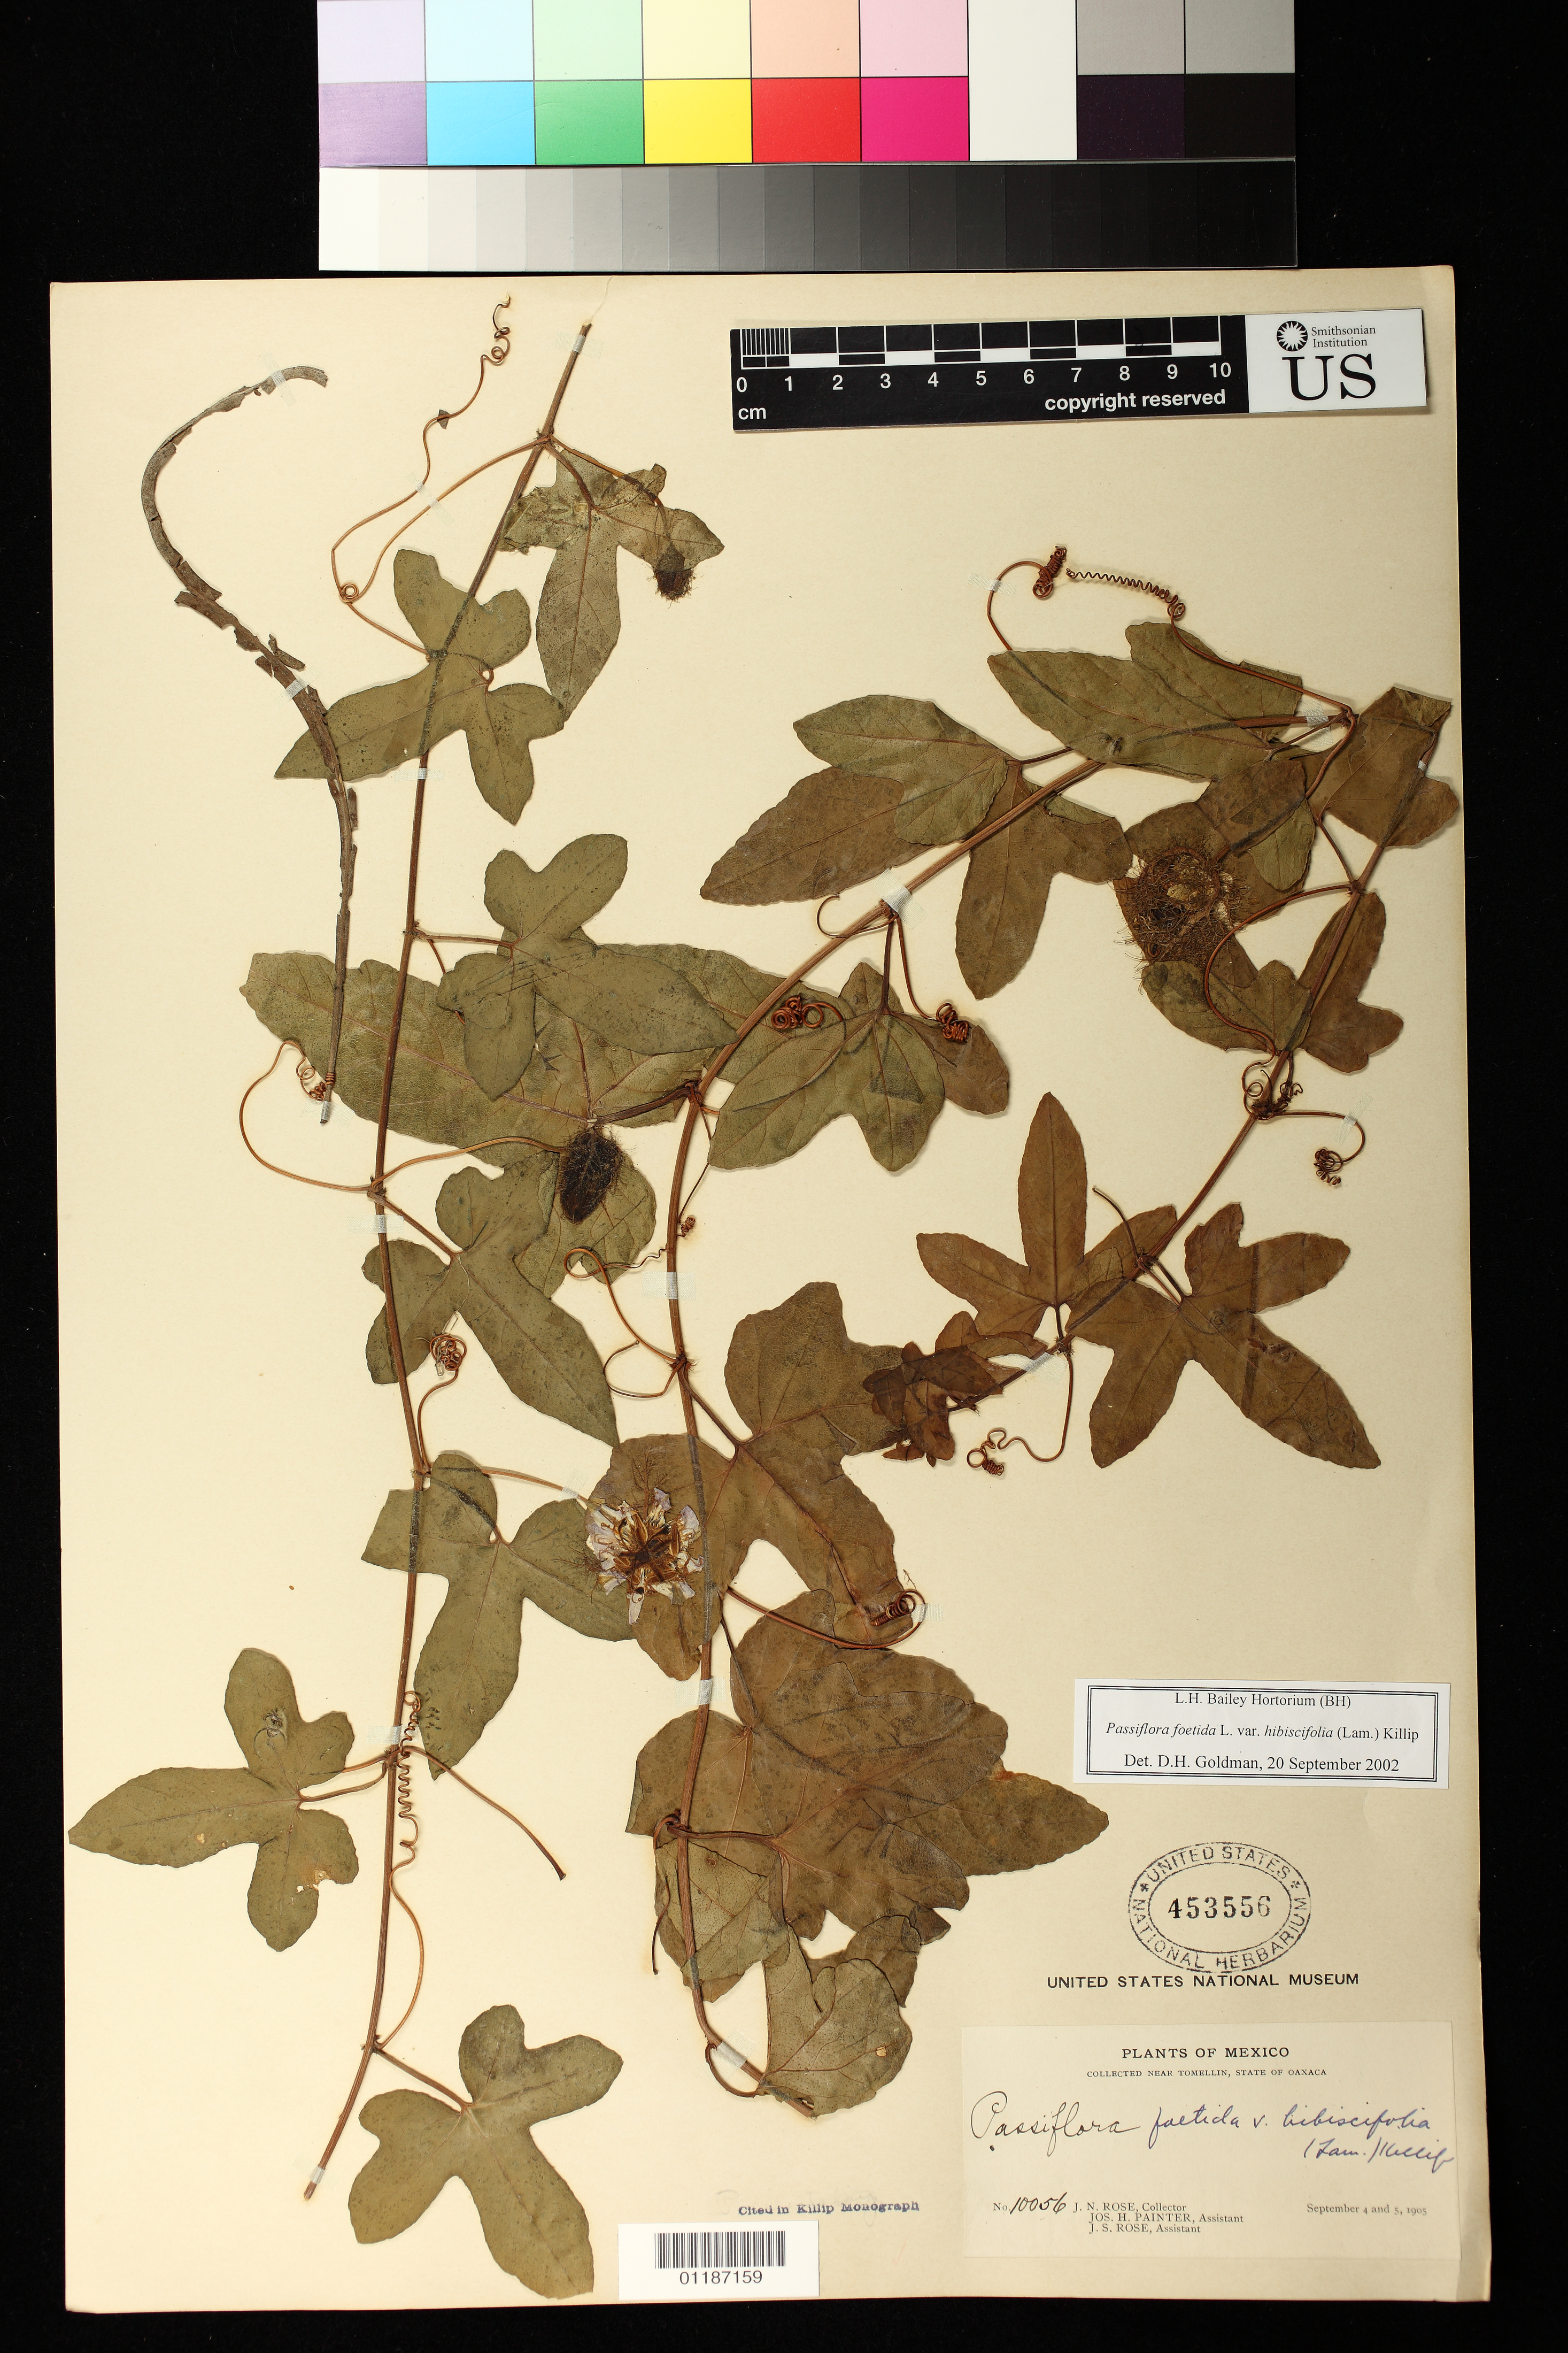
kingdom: Plantae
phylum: Tracheophyta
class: Magnoliopsida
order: Malpighiales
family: Passifloraceae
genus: Passiflora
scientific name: Passiflora hibiscifolia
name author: Lam.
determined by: Svoboda, Harlan T., (NA), US Department of Agriculture (UNITED STATES)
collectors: J. N. Rose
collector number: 10056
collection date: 1911-09-04/1911-09-05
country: Mexico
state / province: Oaxaca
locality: Tomellin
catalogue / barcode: US 453556